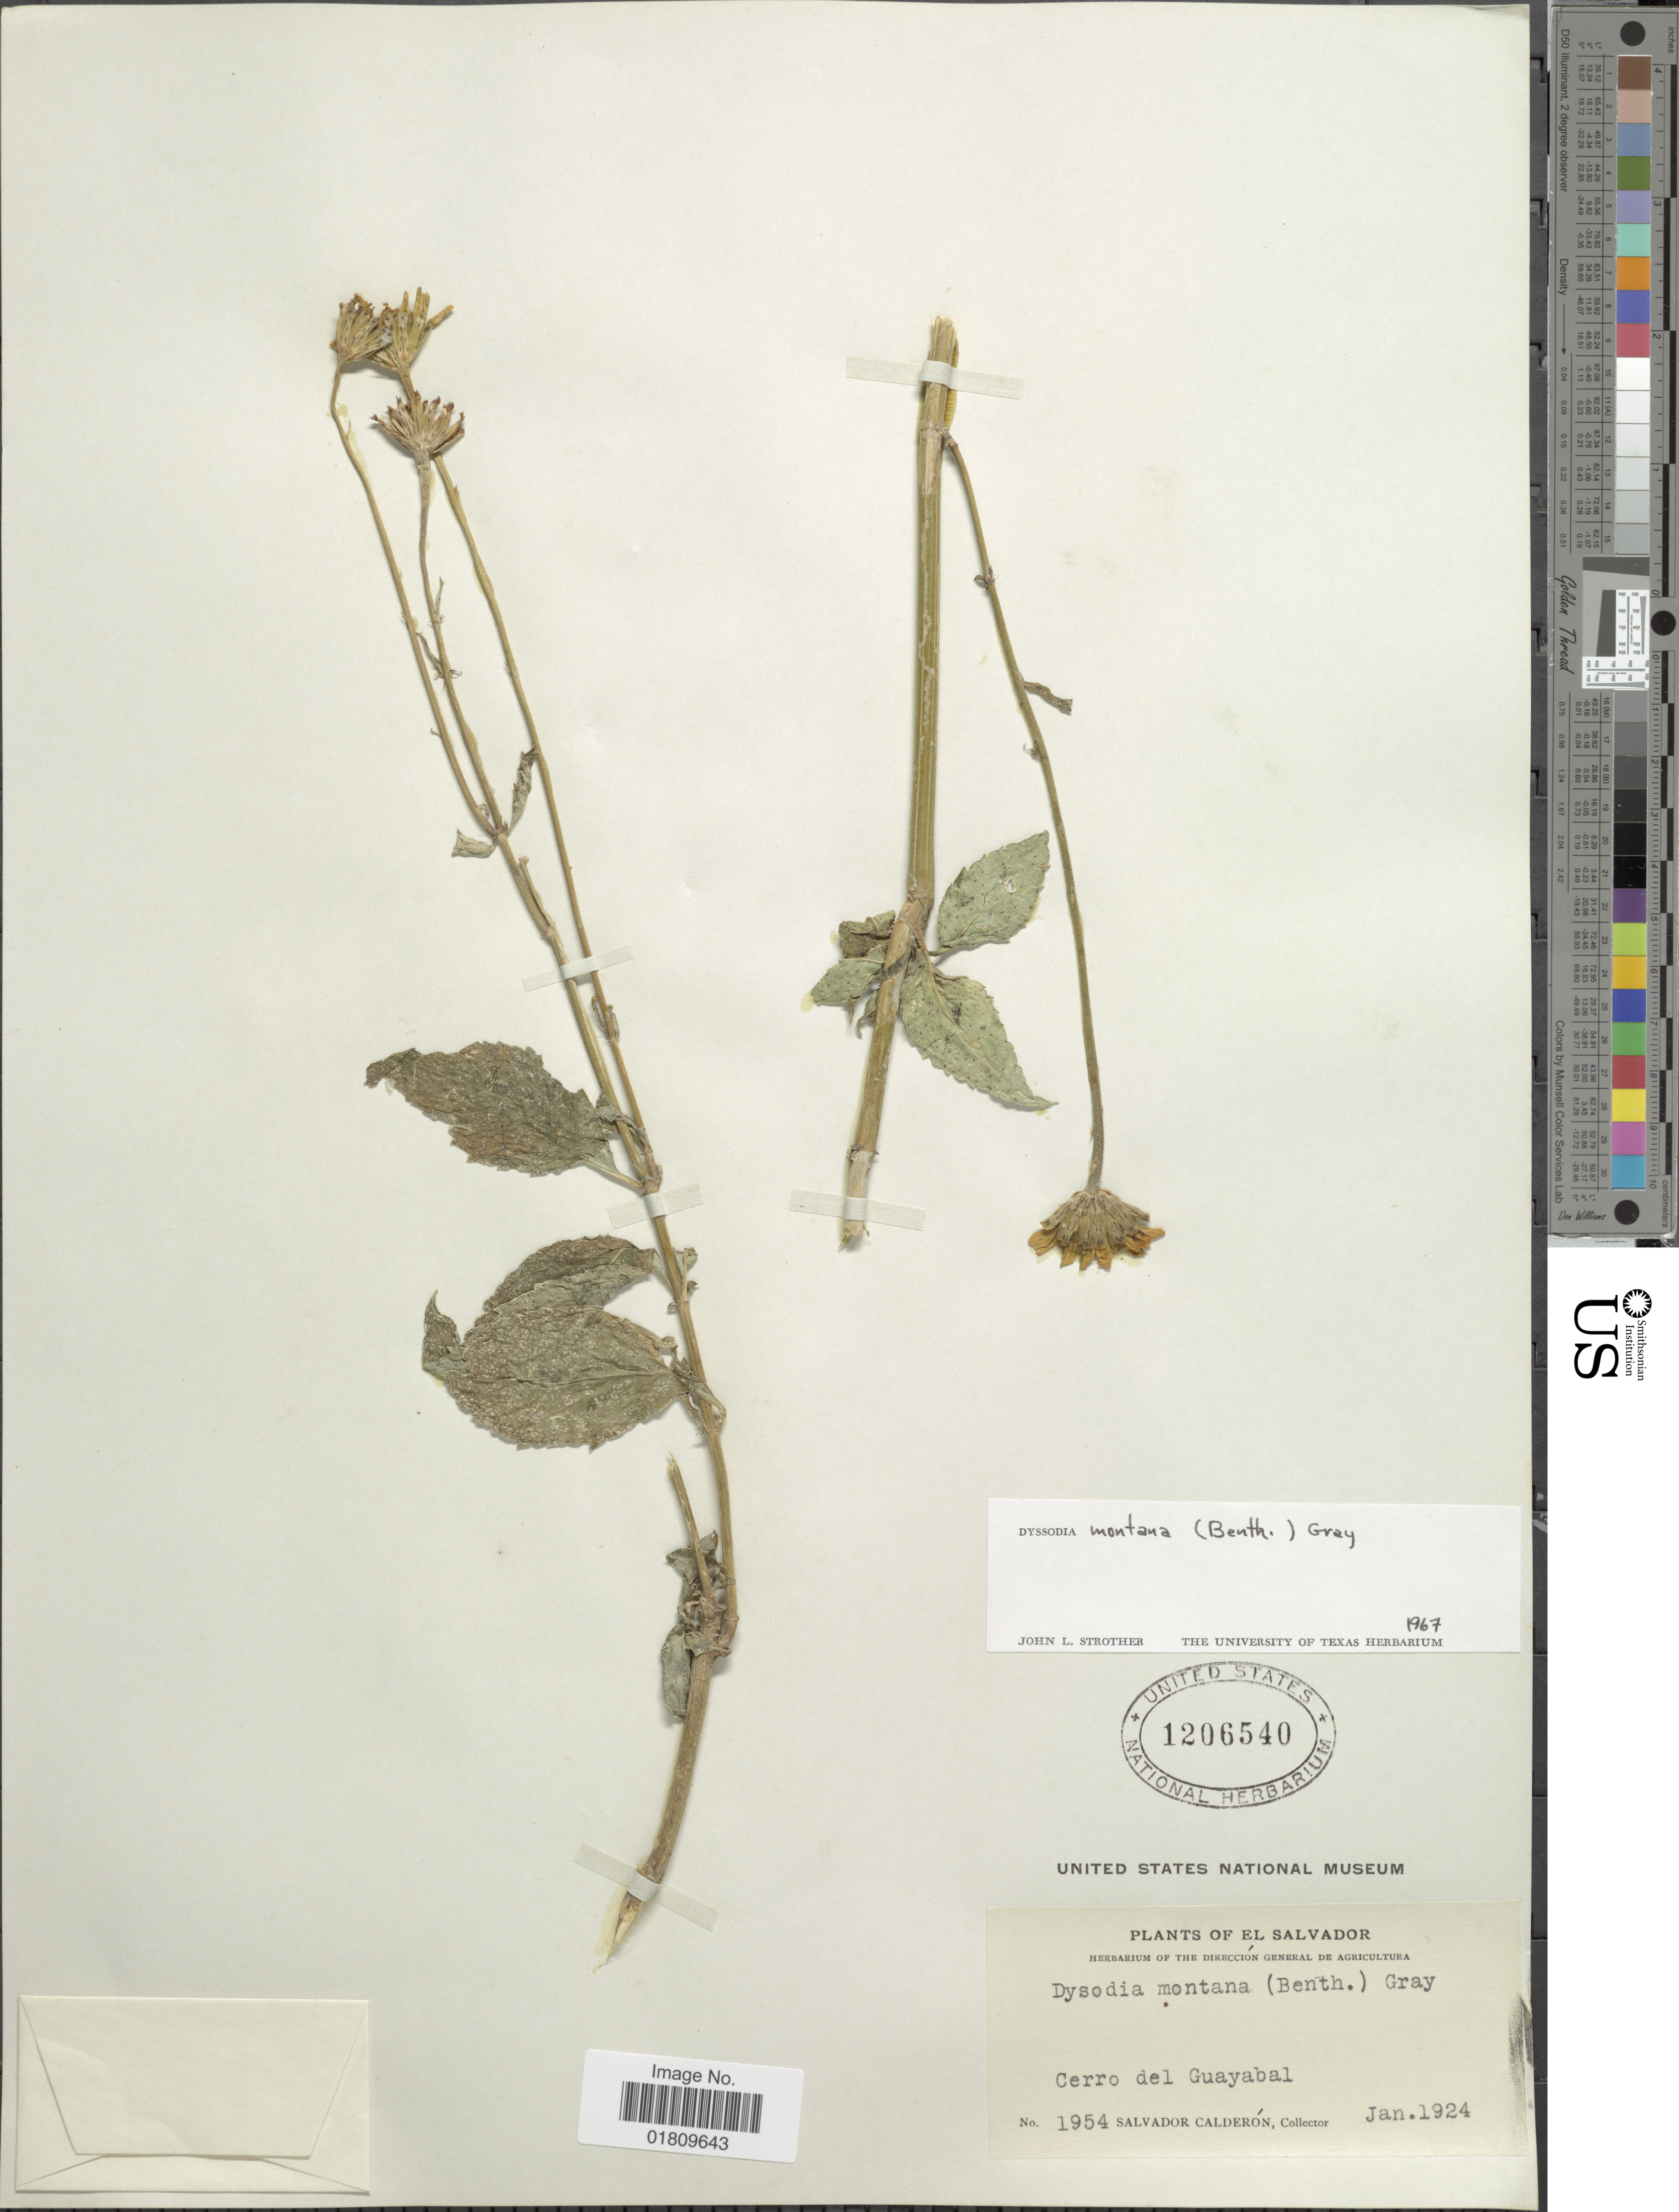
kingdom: Plantae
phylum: Tracheophyta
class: Magnoliopsida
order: Asterales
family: Asteraceae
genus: Dyssodia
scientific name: Dyssodia montana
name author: (Benth.) A. Gray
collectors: S. Calderón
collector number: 1954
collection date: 1924-01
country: El Salvador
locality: Cerro del Guayabal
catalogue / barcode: US 1206540